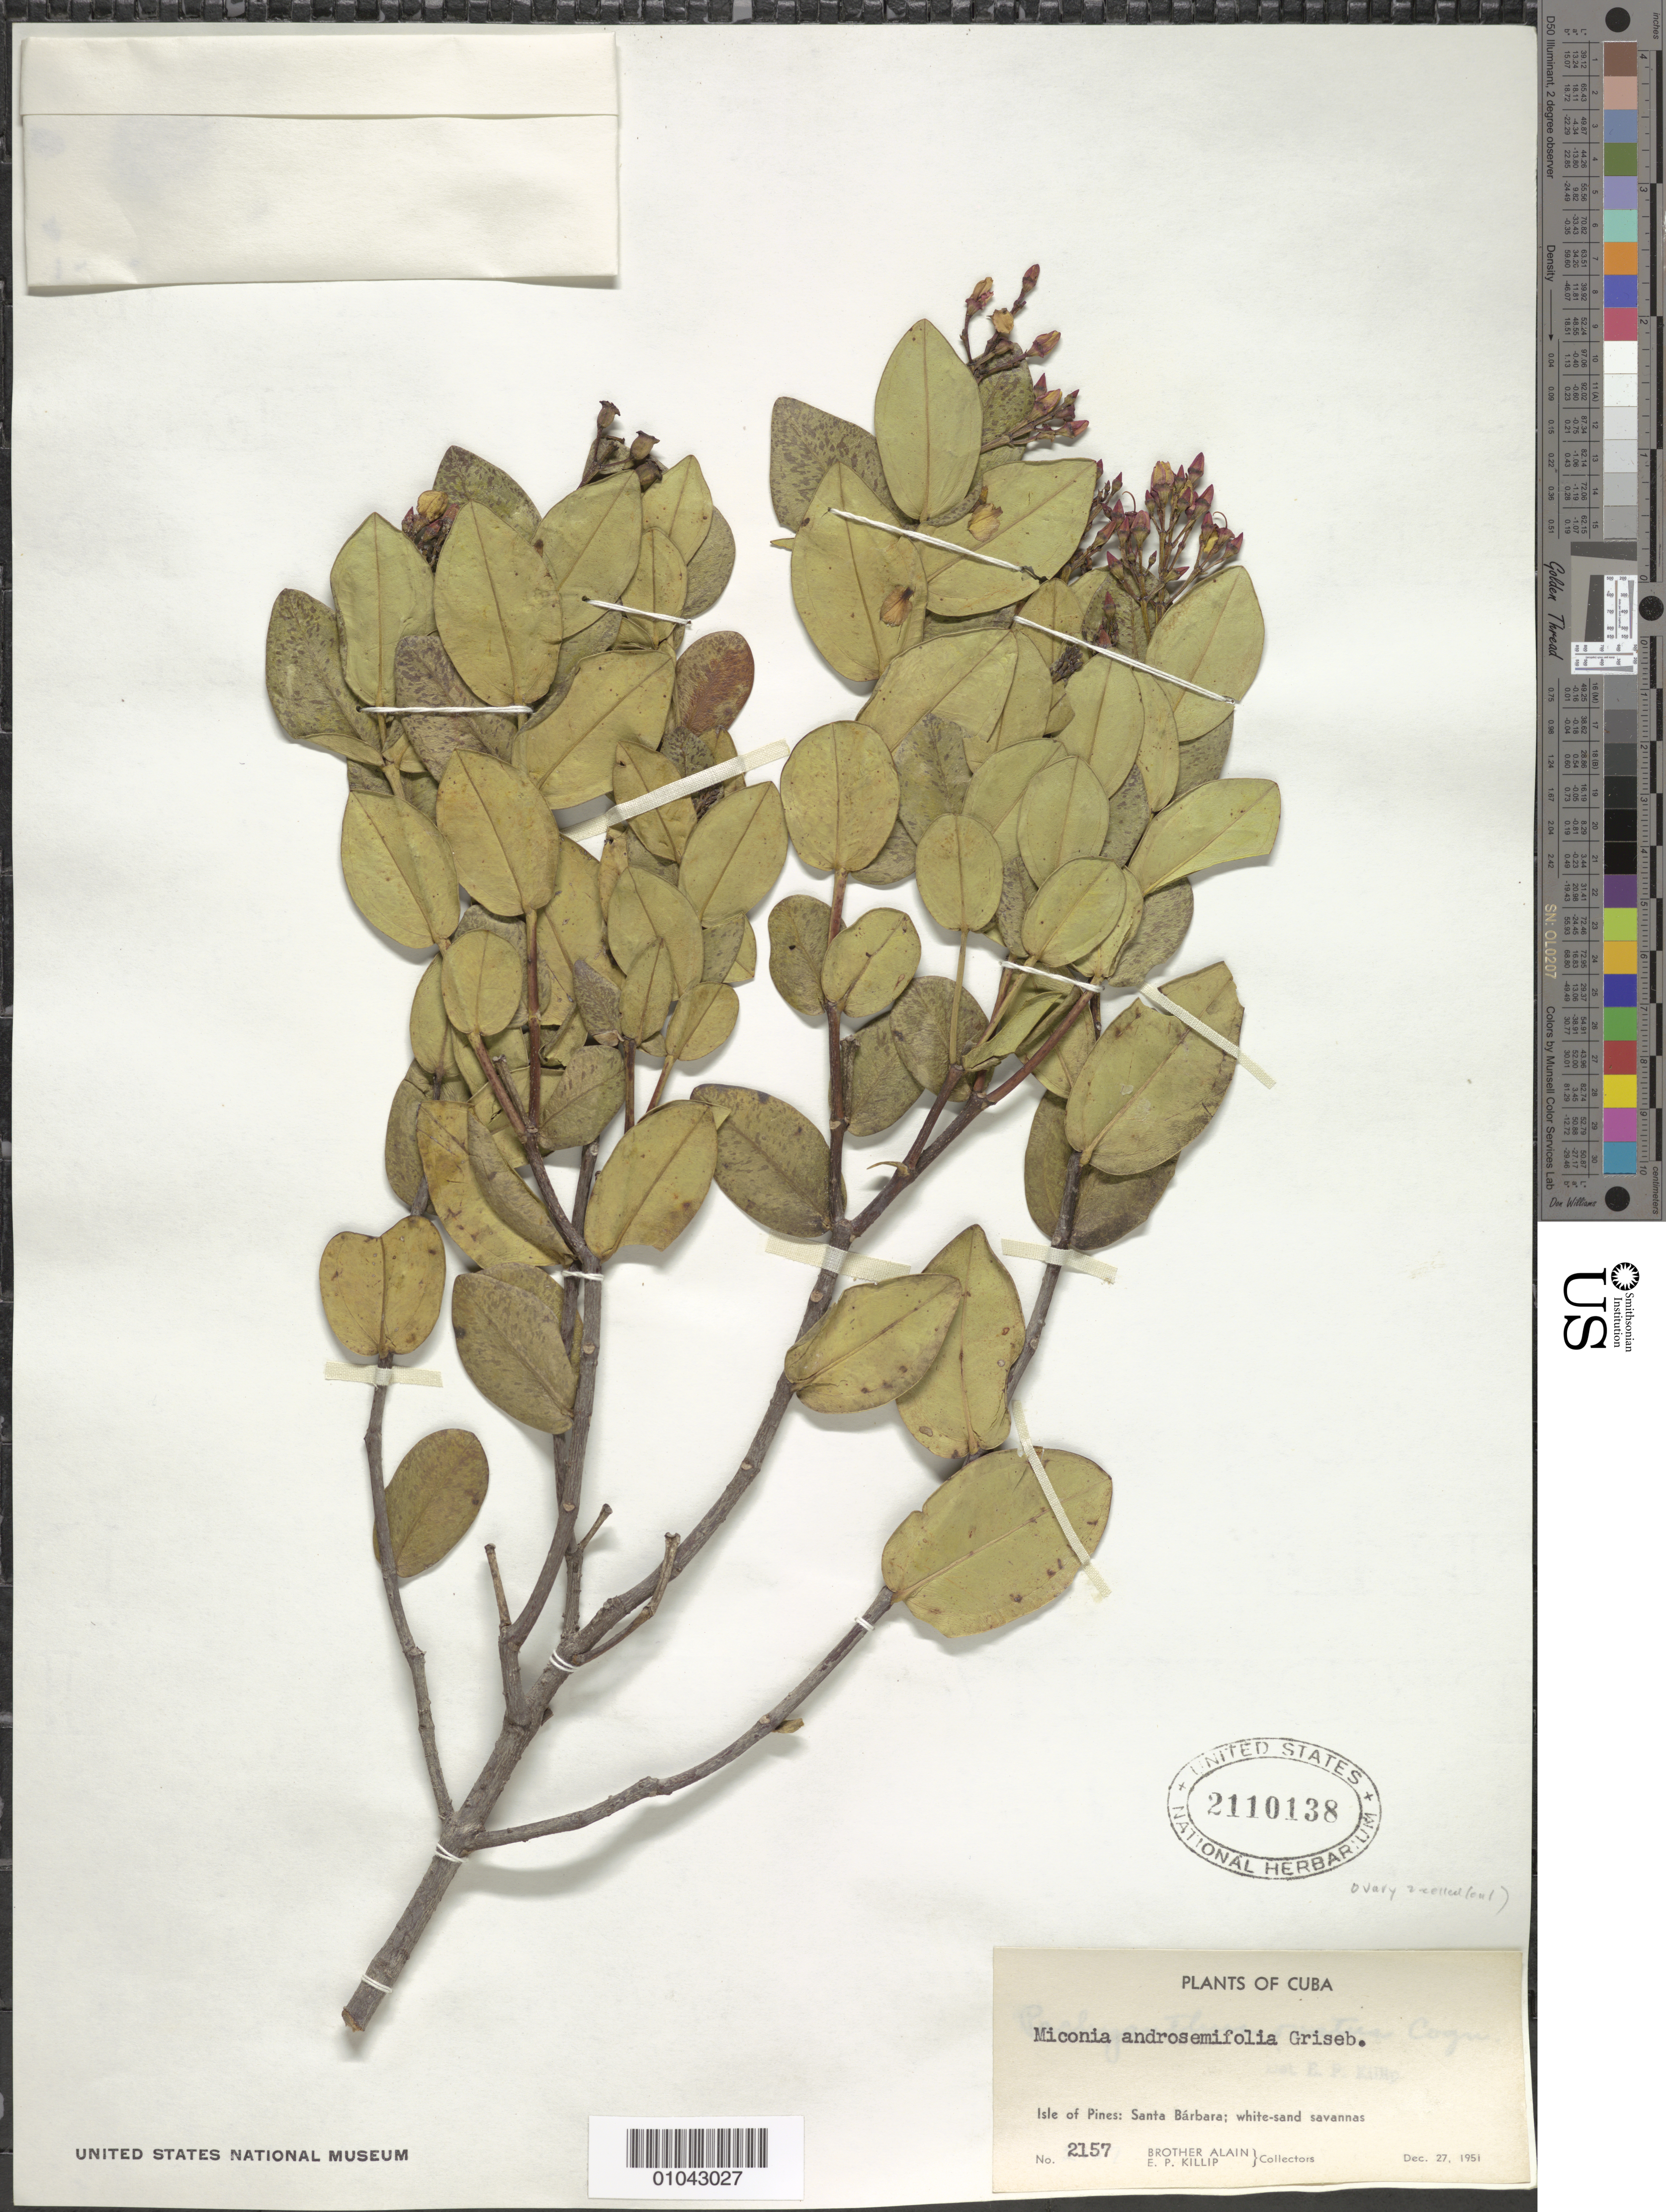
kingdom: Plantae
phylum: Tracheophyta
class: Magnoliopsida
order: Myrtales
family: Melastomataceae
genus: Miconia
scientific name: Miconia androsaemifolia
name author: Griseb.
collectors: A. H. Liogier & E. P. Killip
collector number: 2157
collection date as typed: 27 Dec 1951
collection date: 1951-12-27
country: Cuba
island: Isla de la Juventud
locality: Isle of Pines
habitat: White-sand savannas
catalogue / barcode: US 2110138